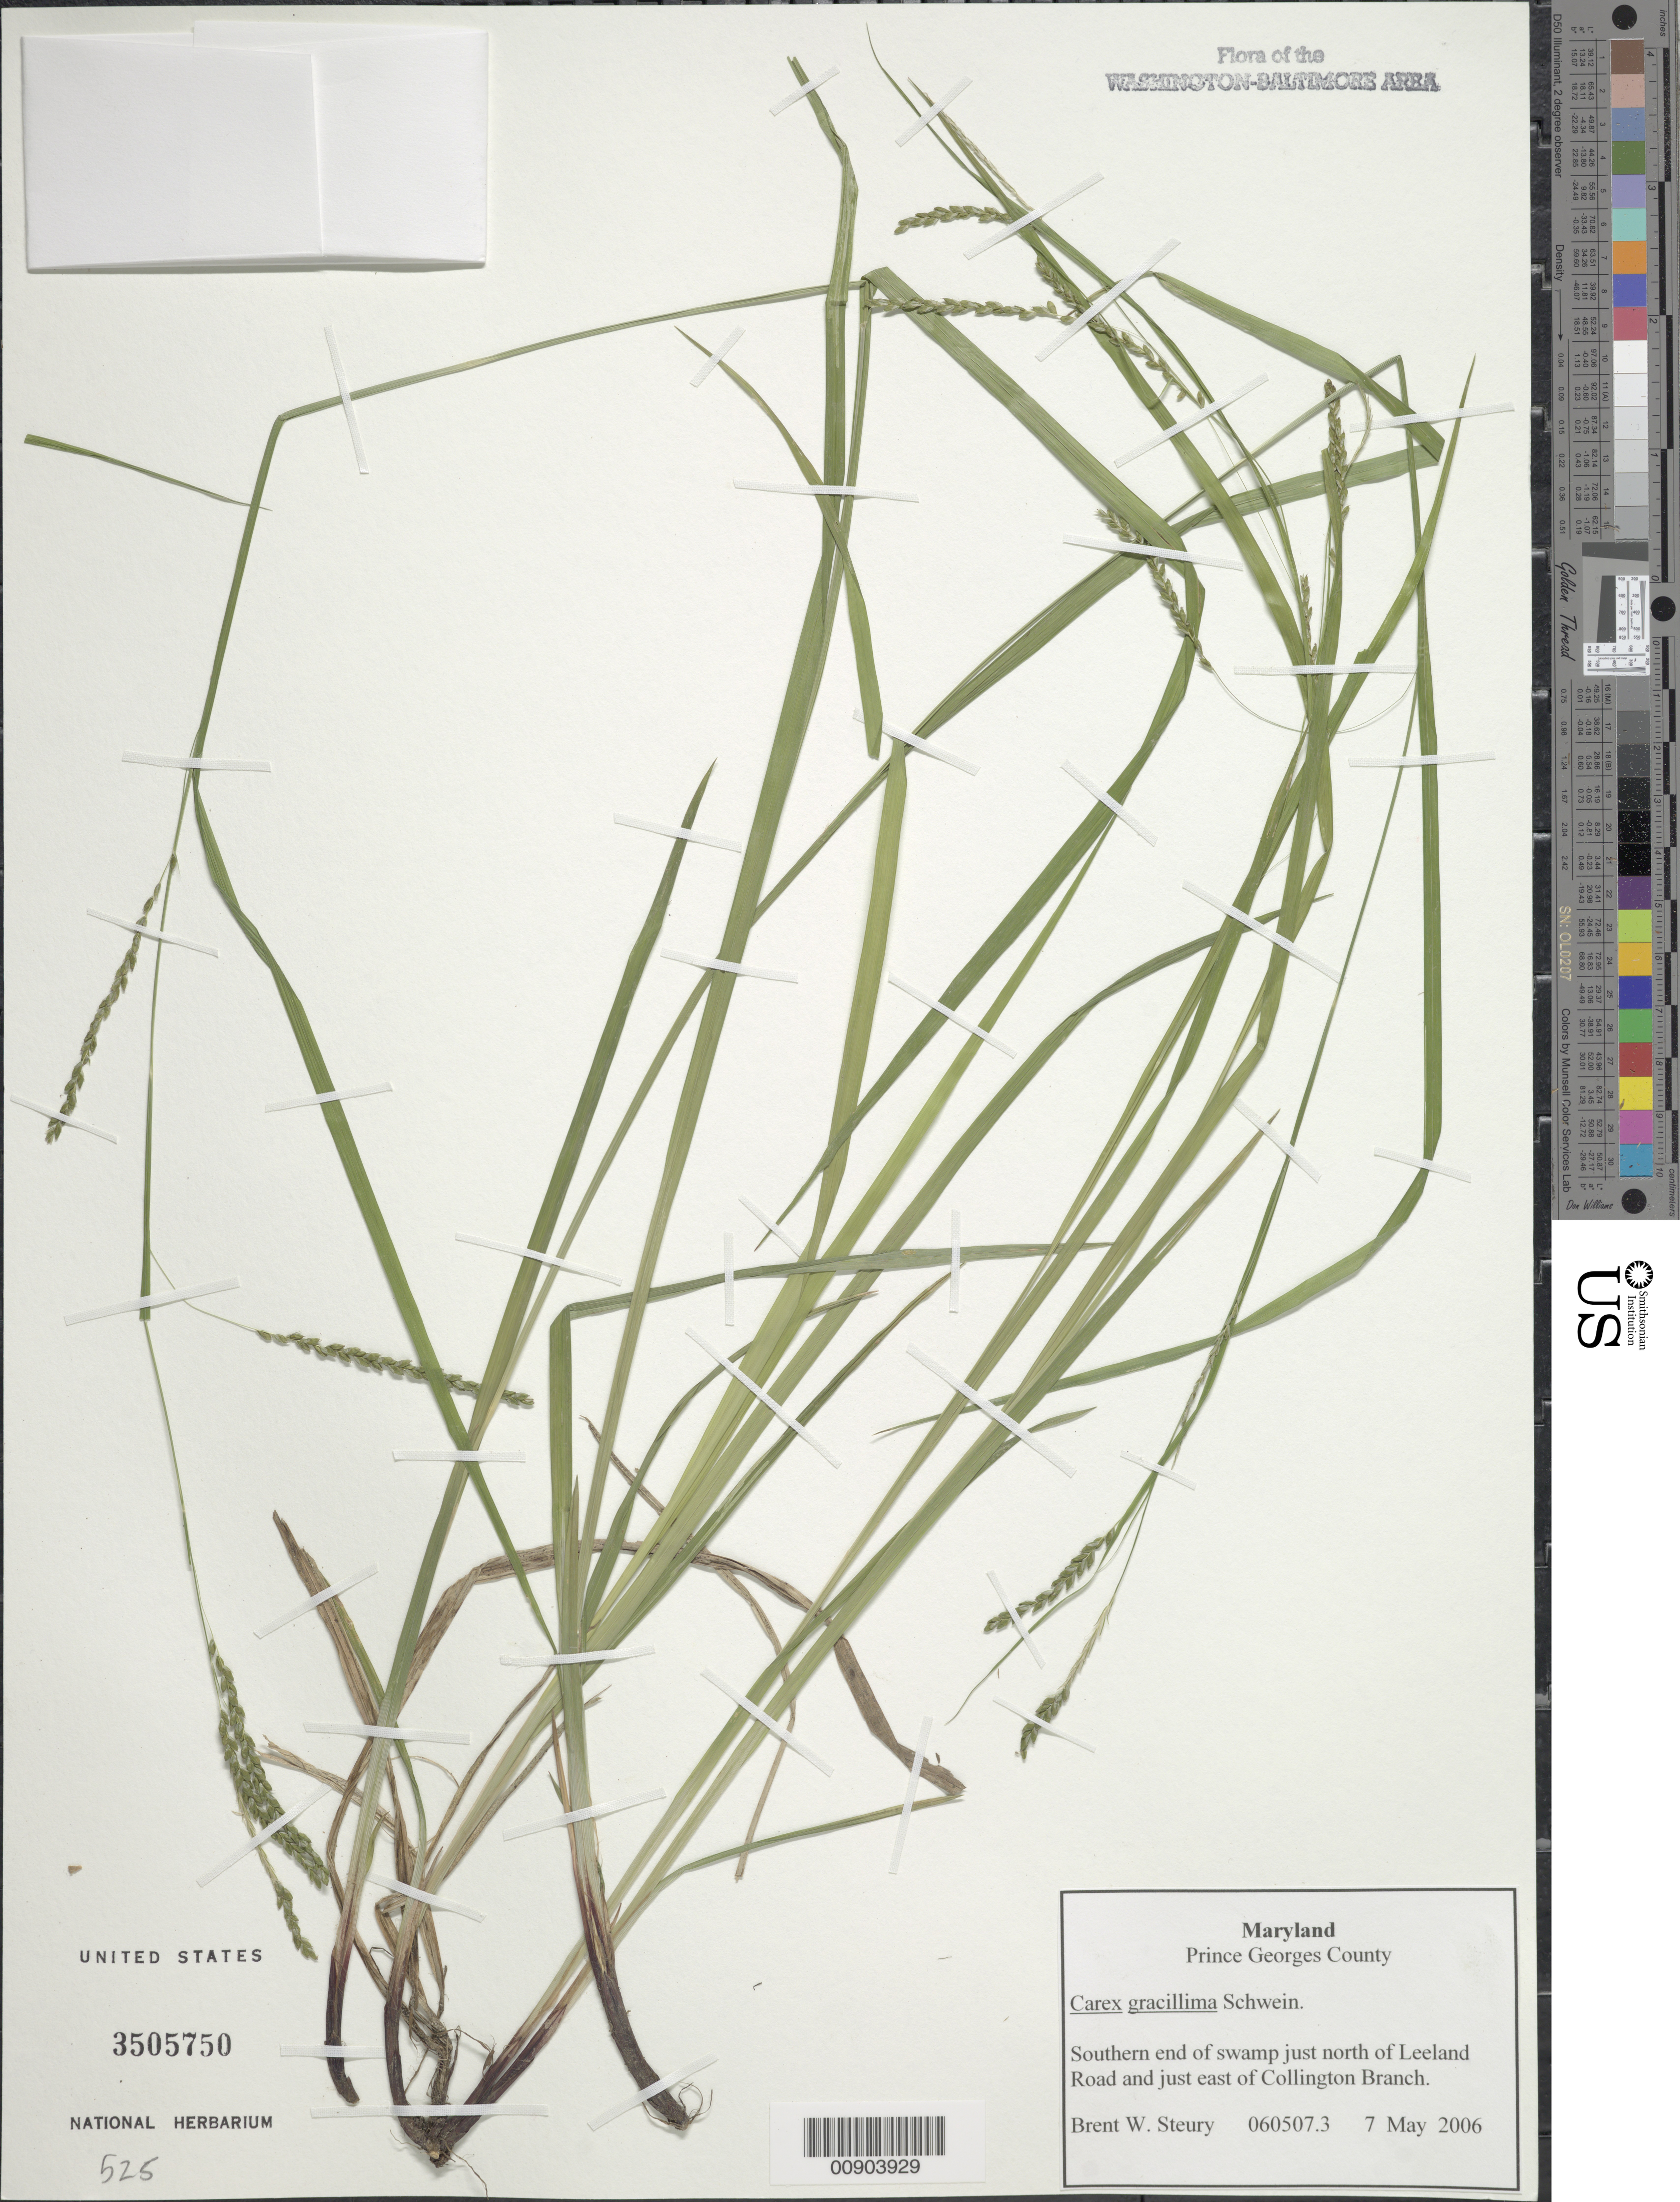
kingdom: Plantae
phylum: Tracheophyta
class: Liliopsida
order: Poales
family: Cyperaceae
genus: Carex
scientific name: Carex gracillima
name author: Schwein.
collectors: B. Steury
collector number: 060507.3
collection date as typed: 7 May 2006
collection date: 2006-05-07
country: United States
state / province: Maryland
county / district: Prince George's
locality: Just north of Leeland Road and just east of Collington Branch.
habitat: Southern end of swamp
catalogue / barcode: US 3505750